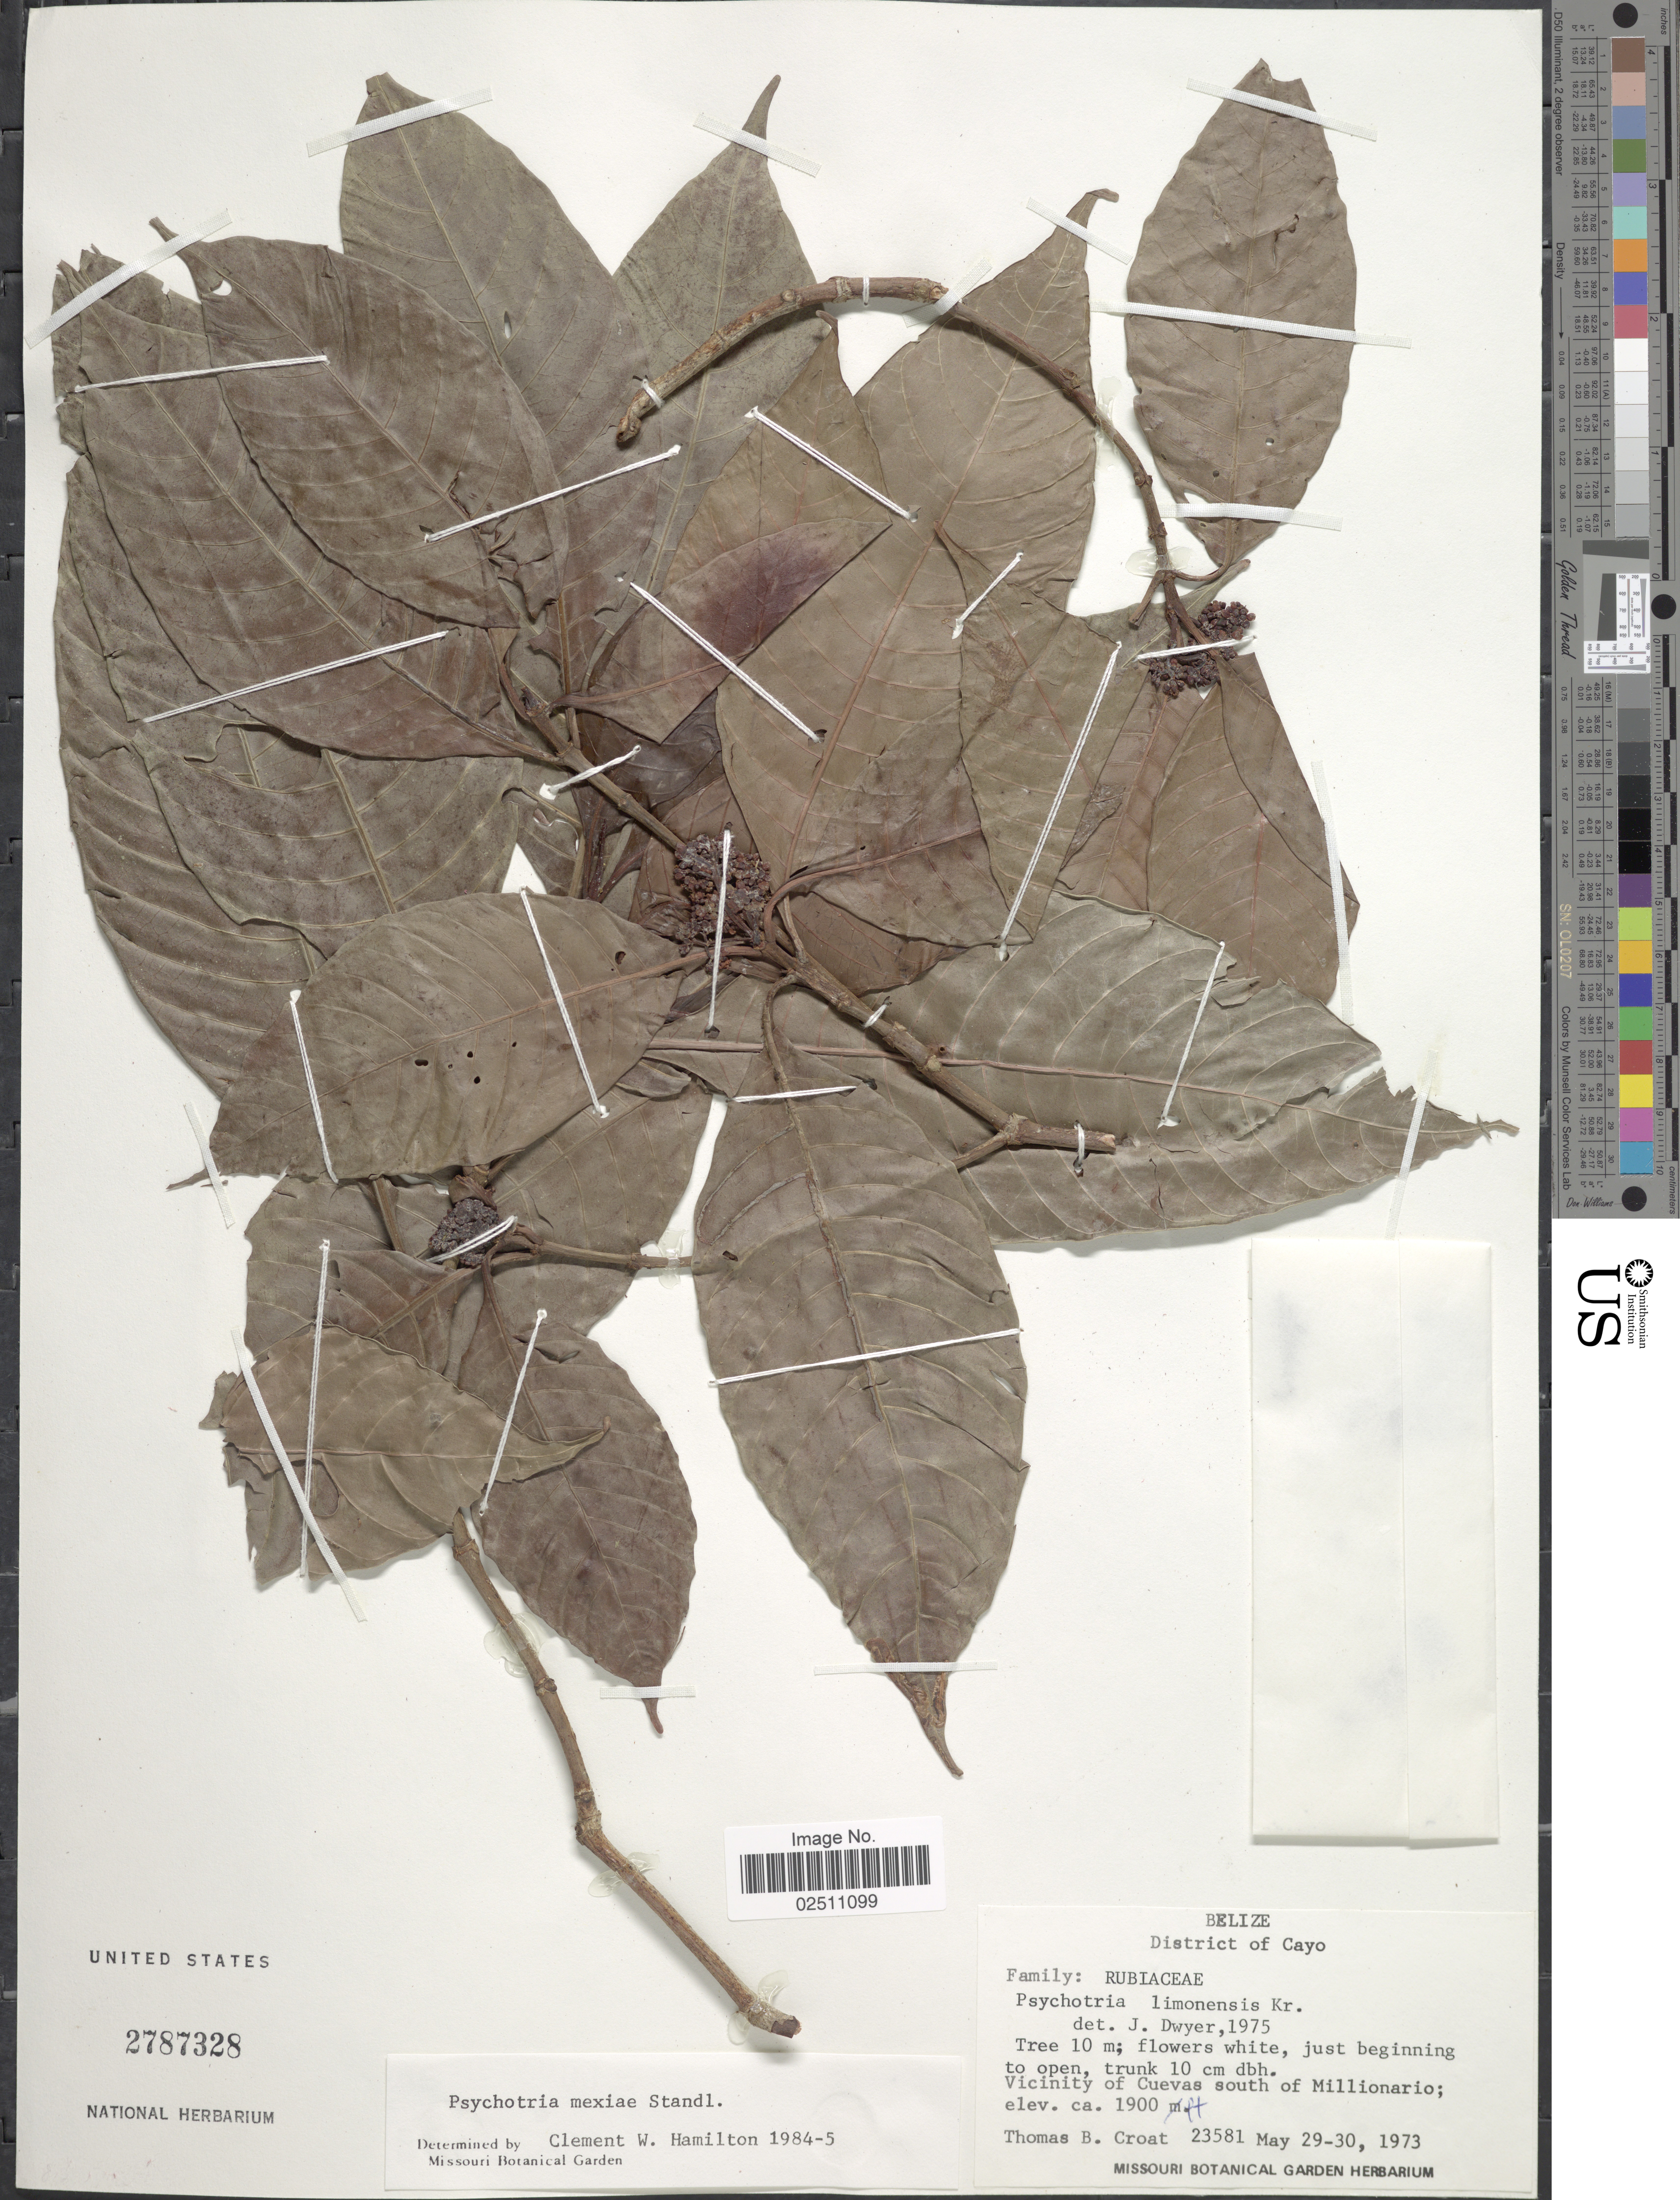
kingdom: Plantae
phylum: Tracheophyta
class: Magnoliopsida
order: Gentianales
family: Rubiaceae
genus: Psychotria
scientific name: Psychotria mexiae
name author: Standl.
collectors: T. B. Croat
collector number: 23581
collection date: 1973-05-29/1973-05-30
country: Belize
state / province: Cayo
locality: Vicinity of Cuevas south of Millionario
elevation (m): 1900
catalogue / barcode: US 2787328